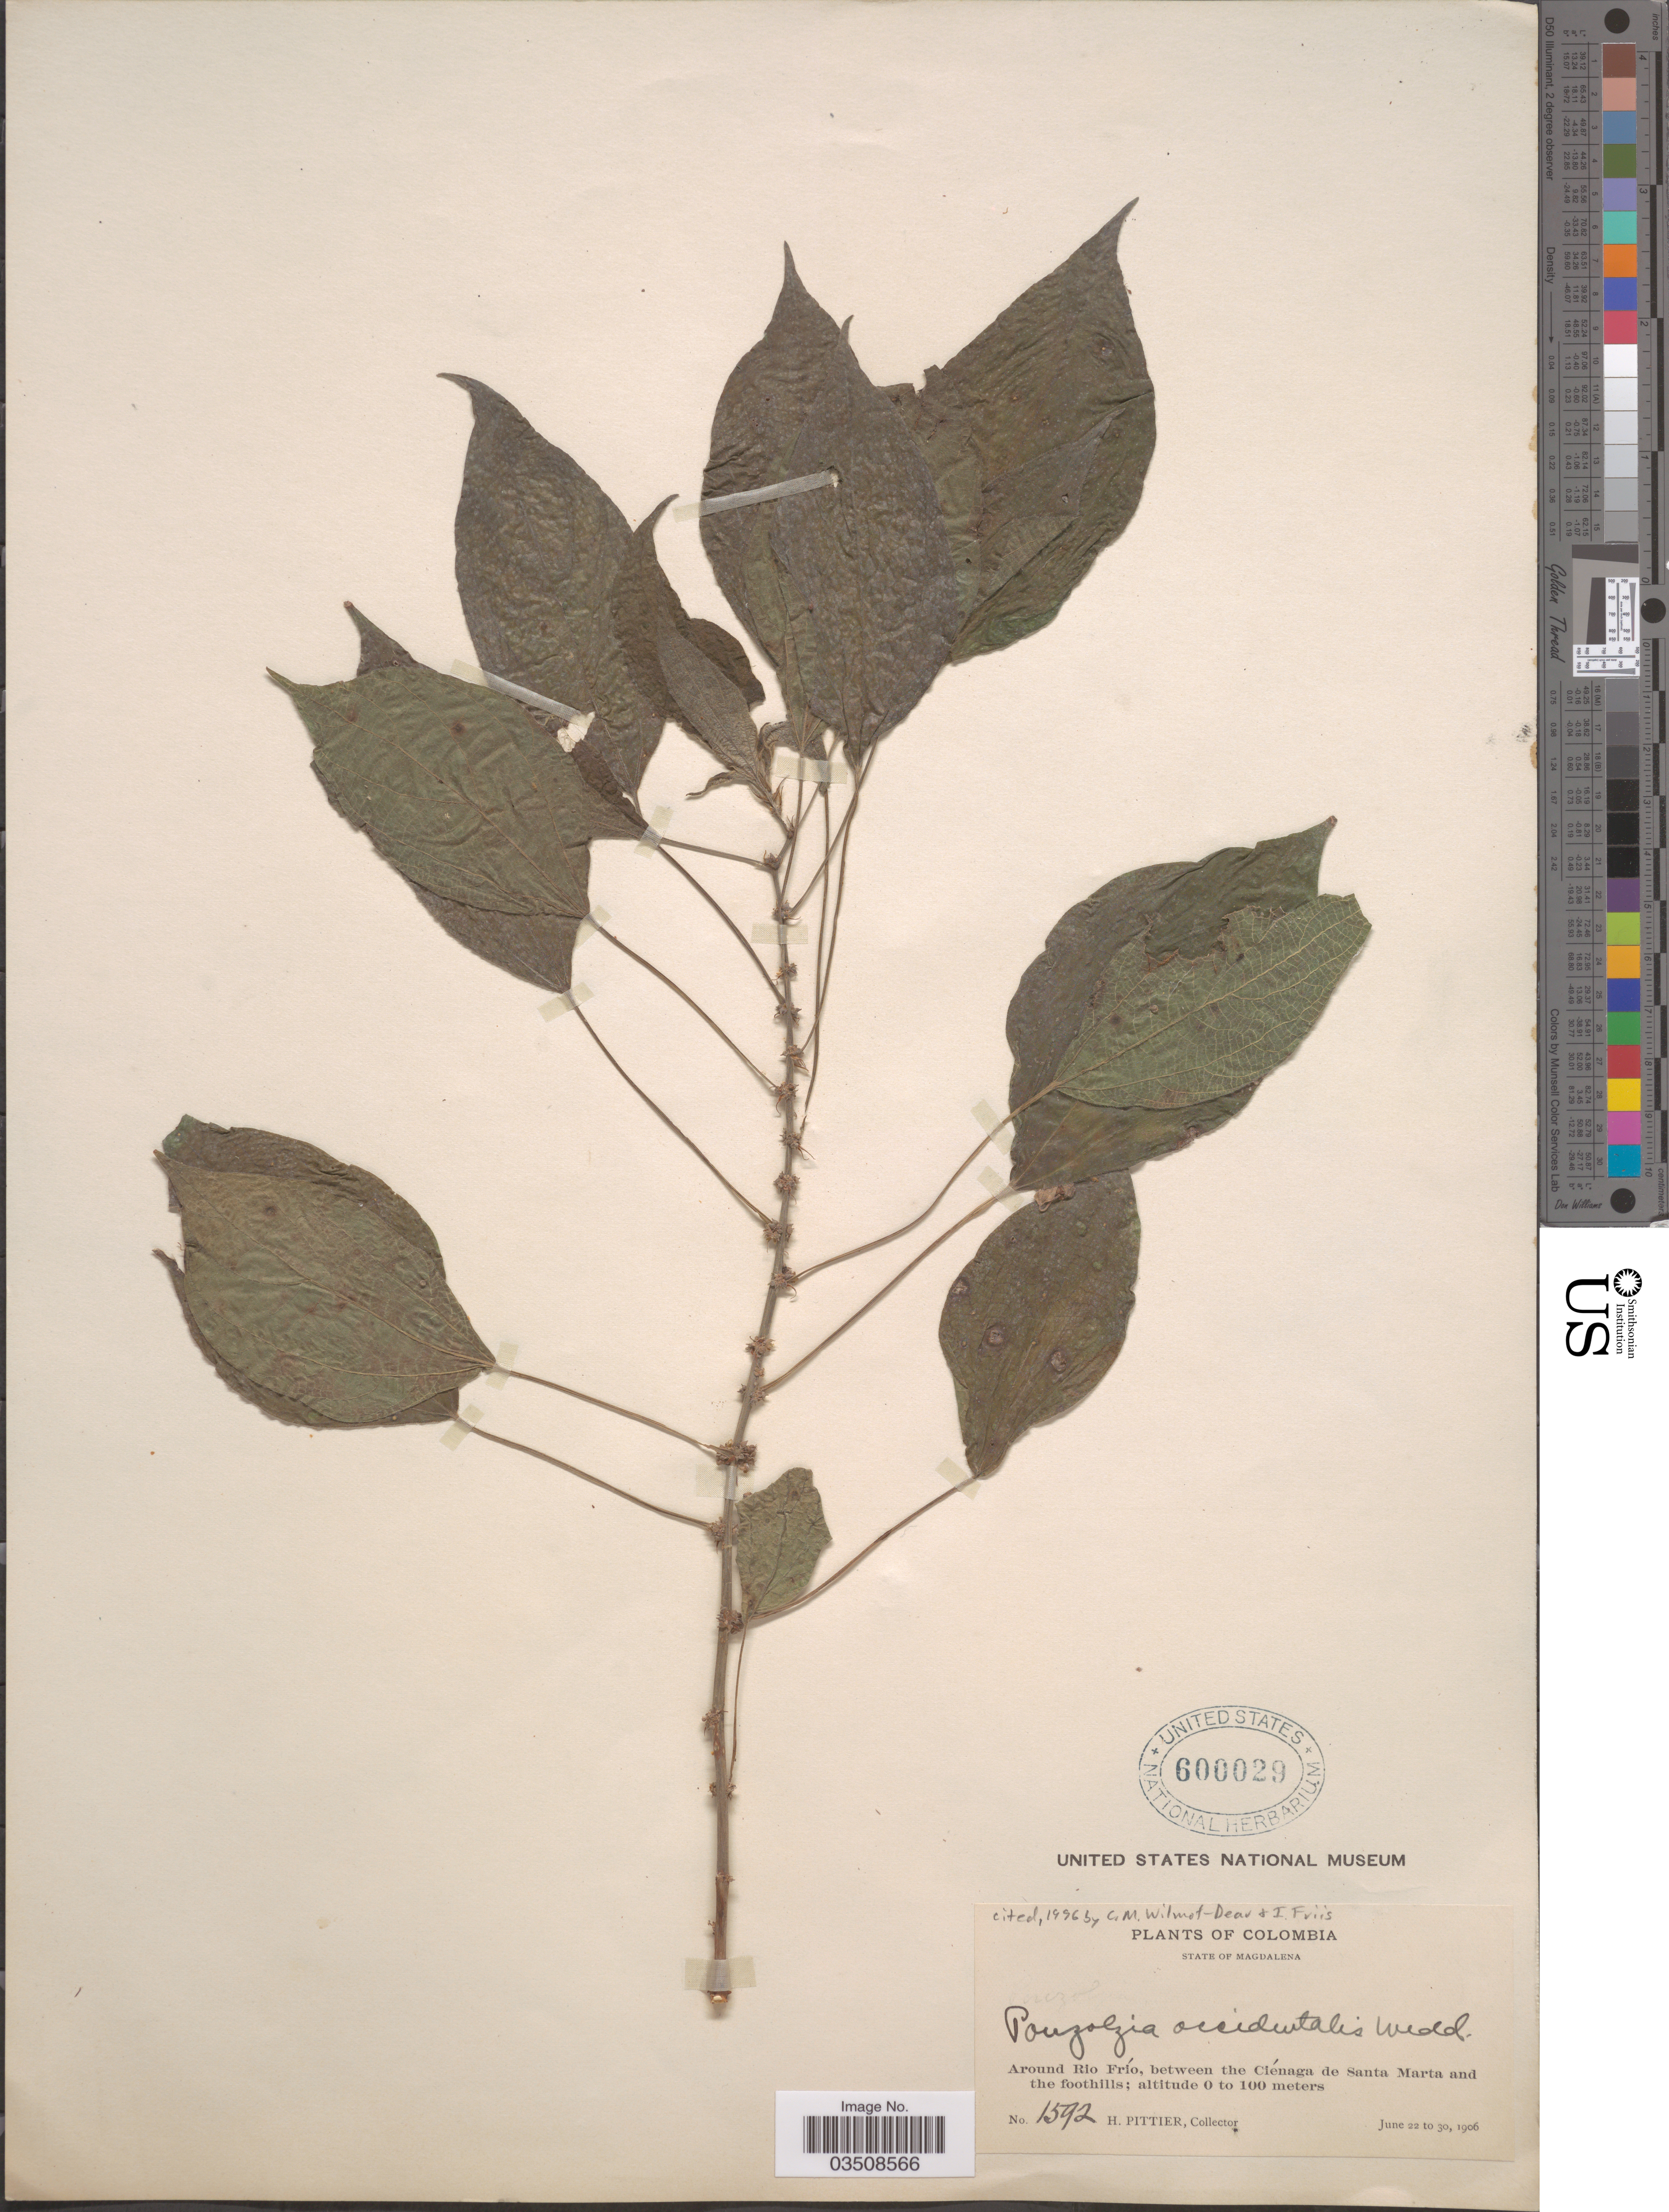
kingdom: Plantae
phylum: Tracheophyta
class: Magnoliopsida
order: Rosales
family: Urticaceae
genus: Pouzolzia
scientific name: Pouzolzia occidentalis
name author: (Liebm.) Wedd.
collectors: H. F. Pittier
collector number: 1592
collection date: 1906-06-22/1906-06-30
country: Colombia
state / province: Magdalena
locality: Around Rio Frío, between the Ciénaga de Santa Marta and the foothills.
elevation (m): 0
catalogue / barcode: US 600029